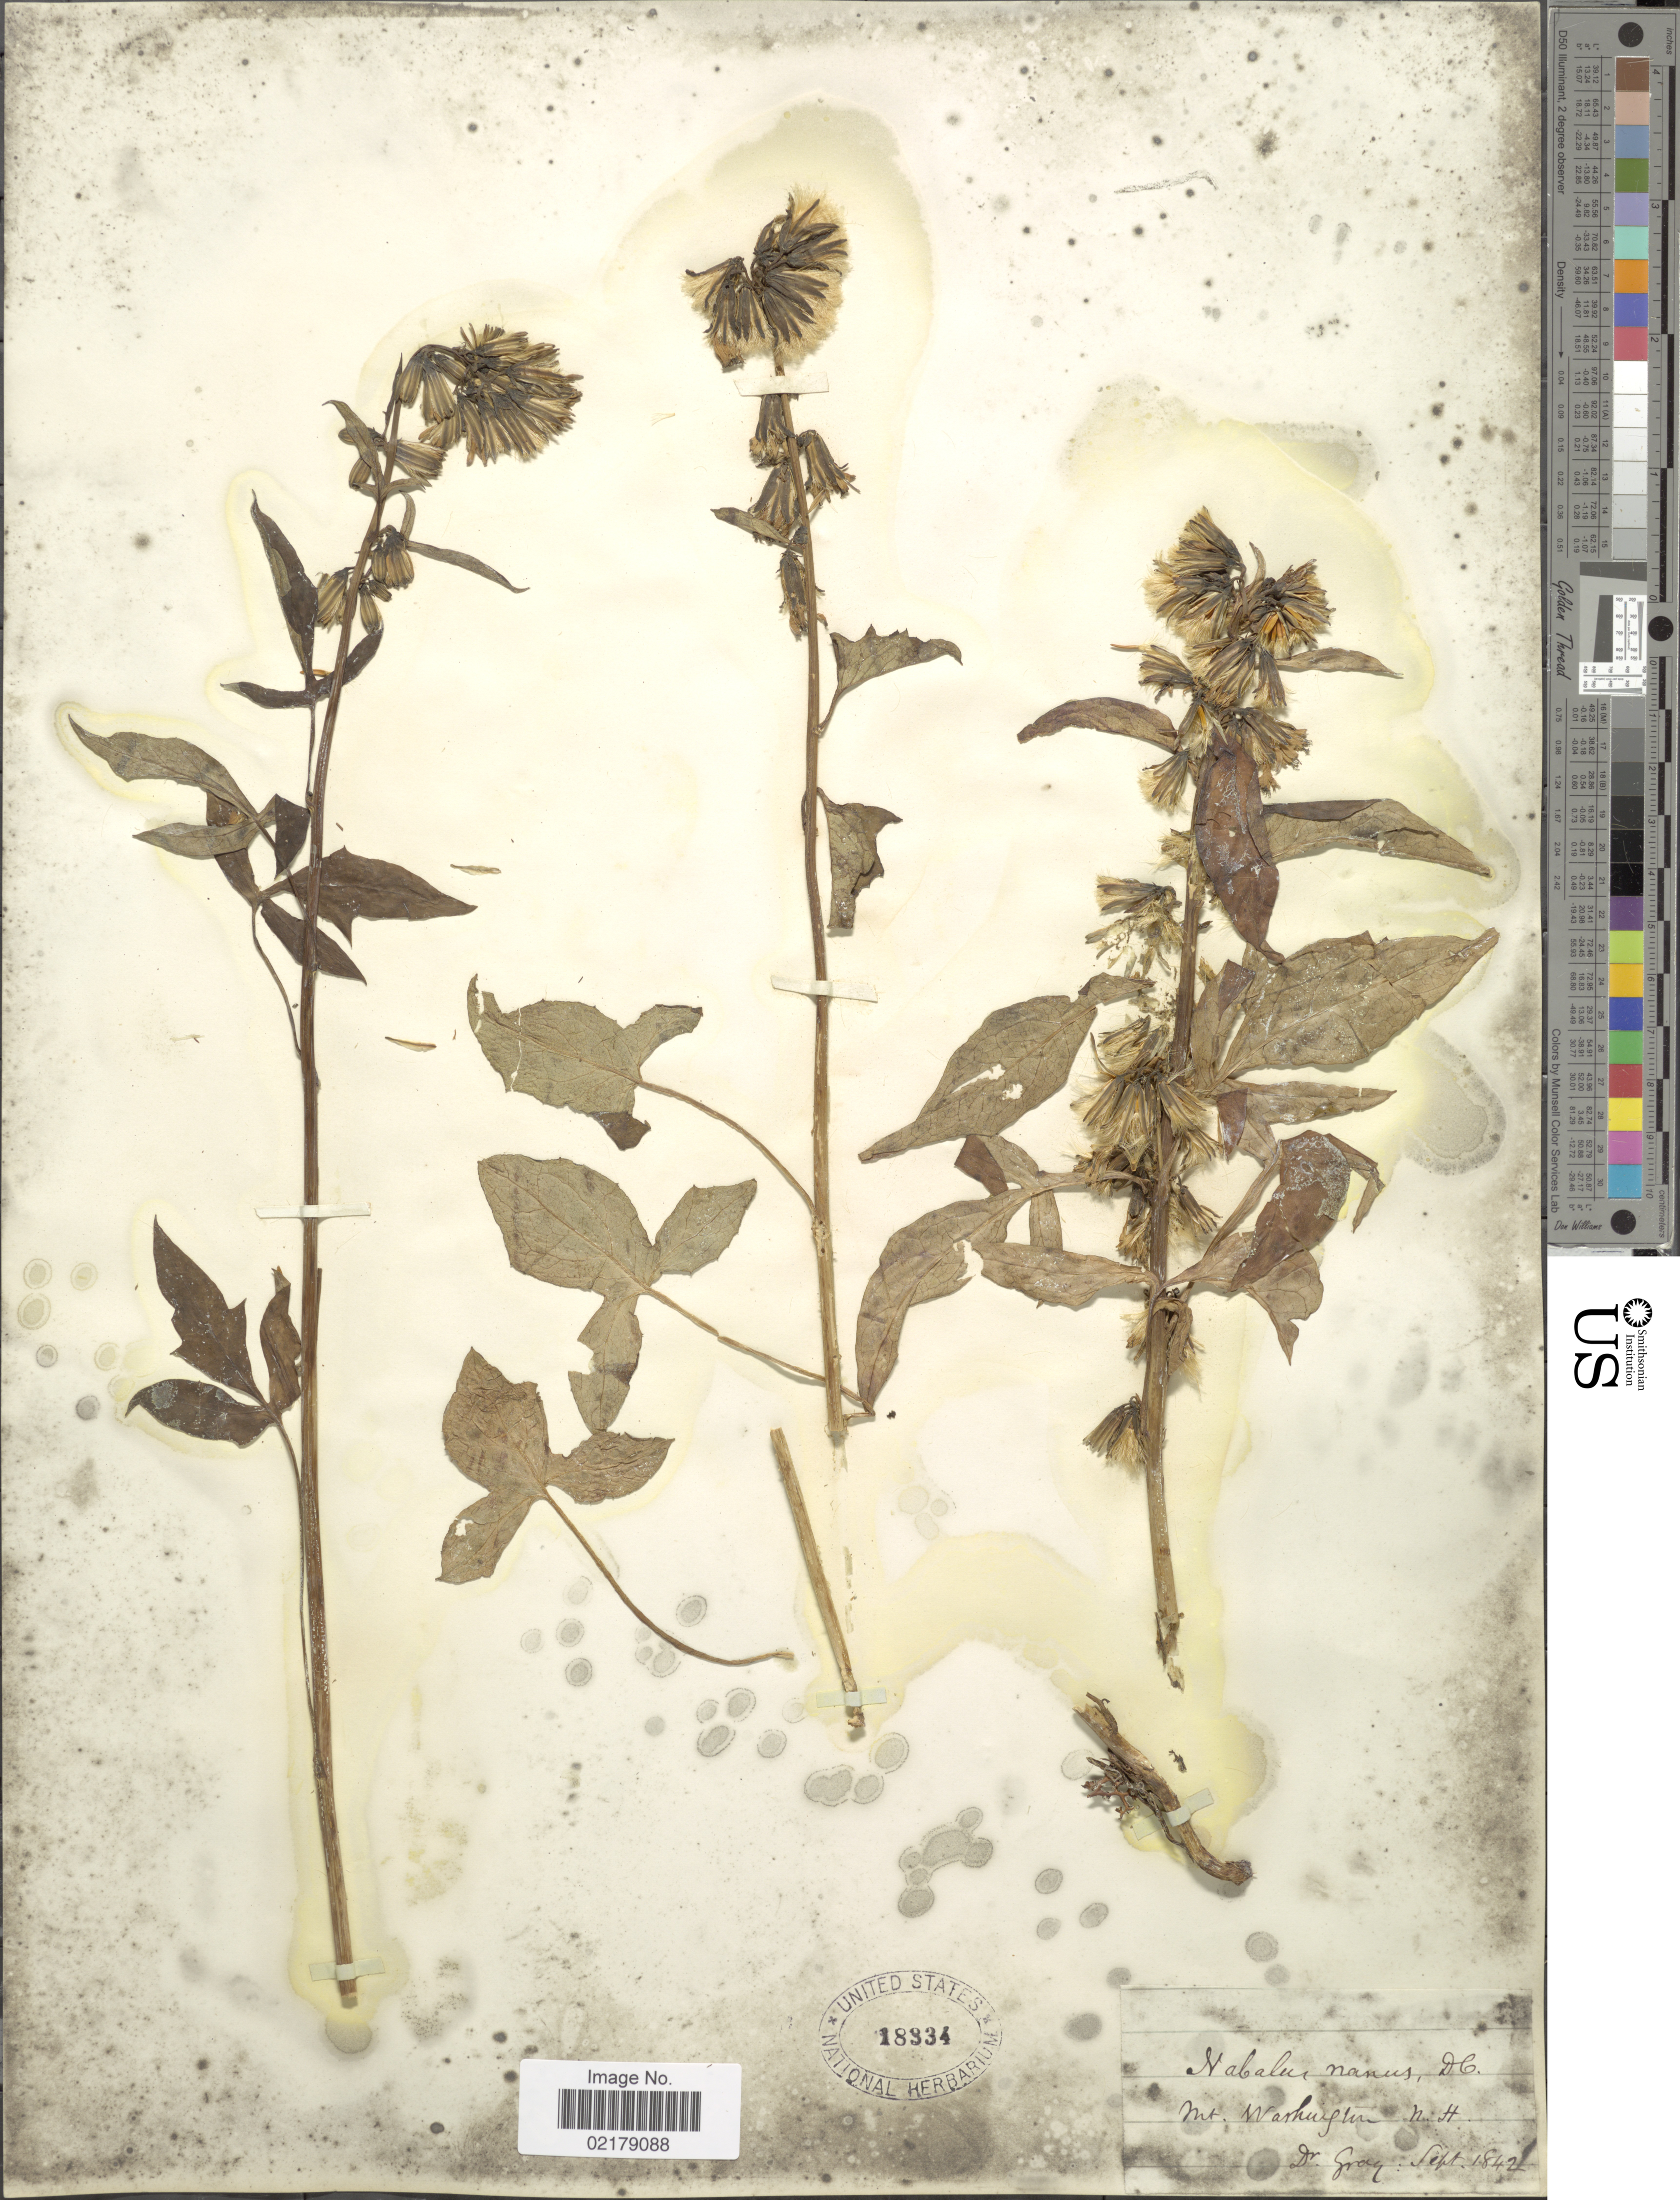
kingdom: Plantae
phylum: Tracheophyta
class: Magnoliopsida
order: Asterales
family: Asteraceae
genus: Nabalus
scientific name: Nabalus trifoliolatus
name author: Cass.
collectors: -- Gray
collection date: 1842-09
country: United States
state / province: New Hampshire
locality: Mt. Washington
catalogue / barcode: US 18334